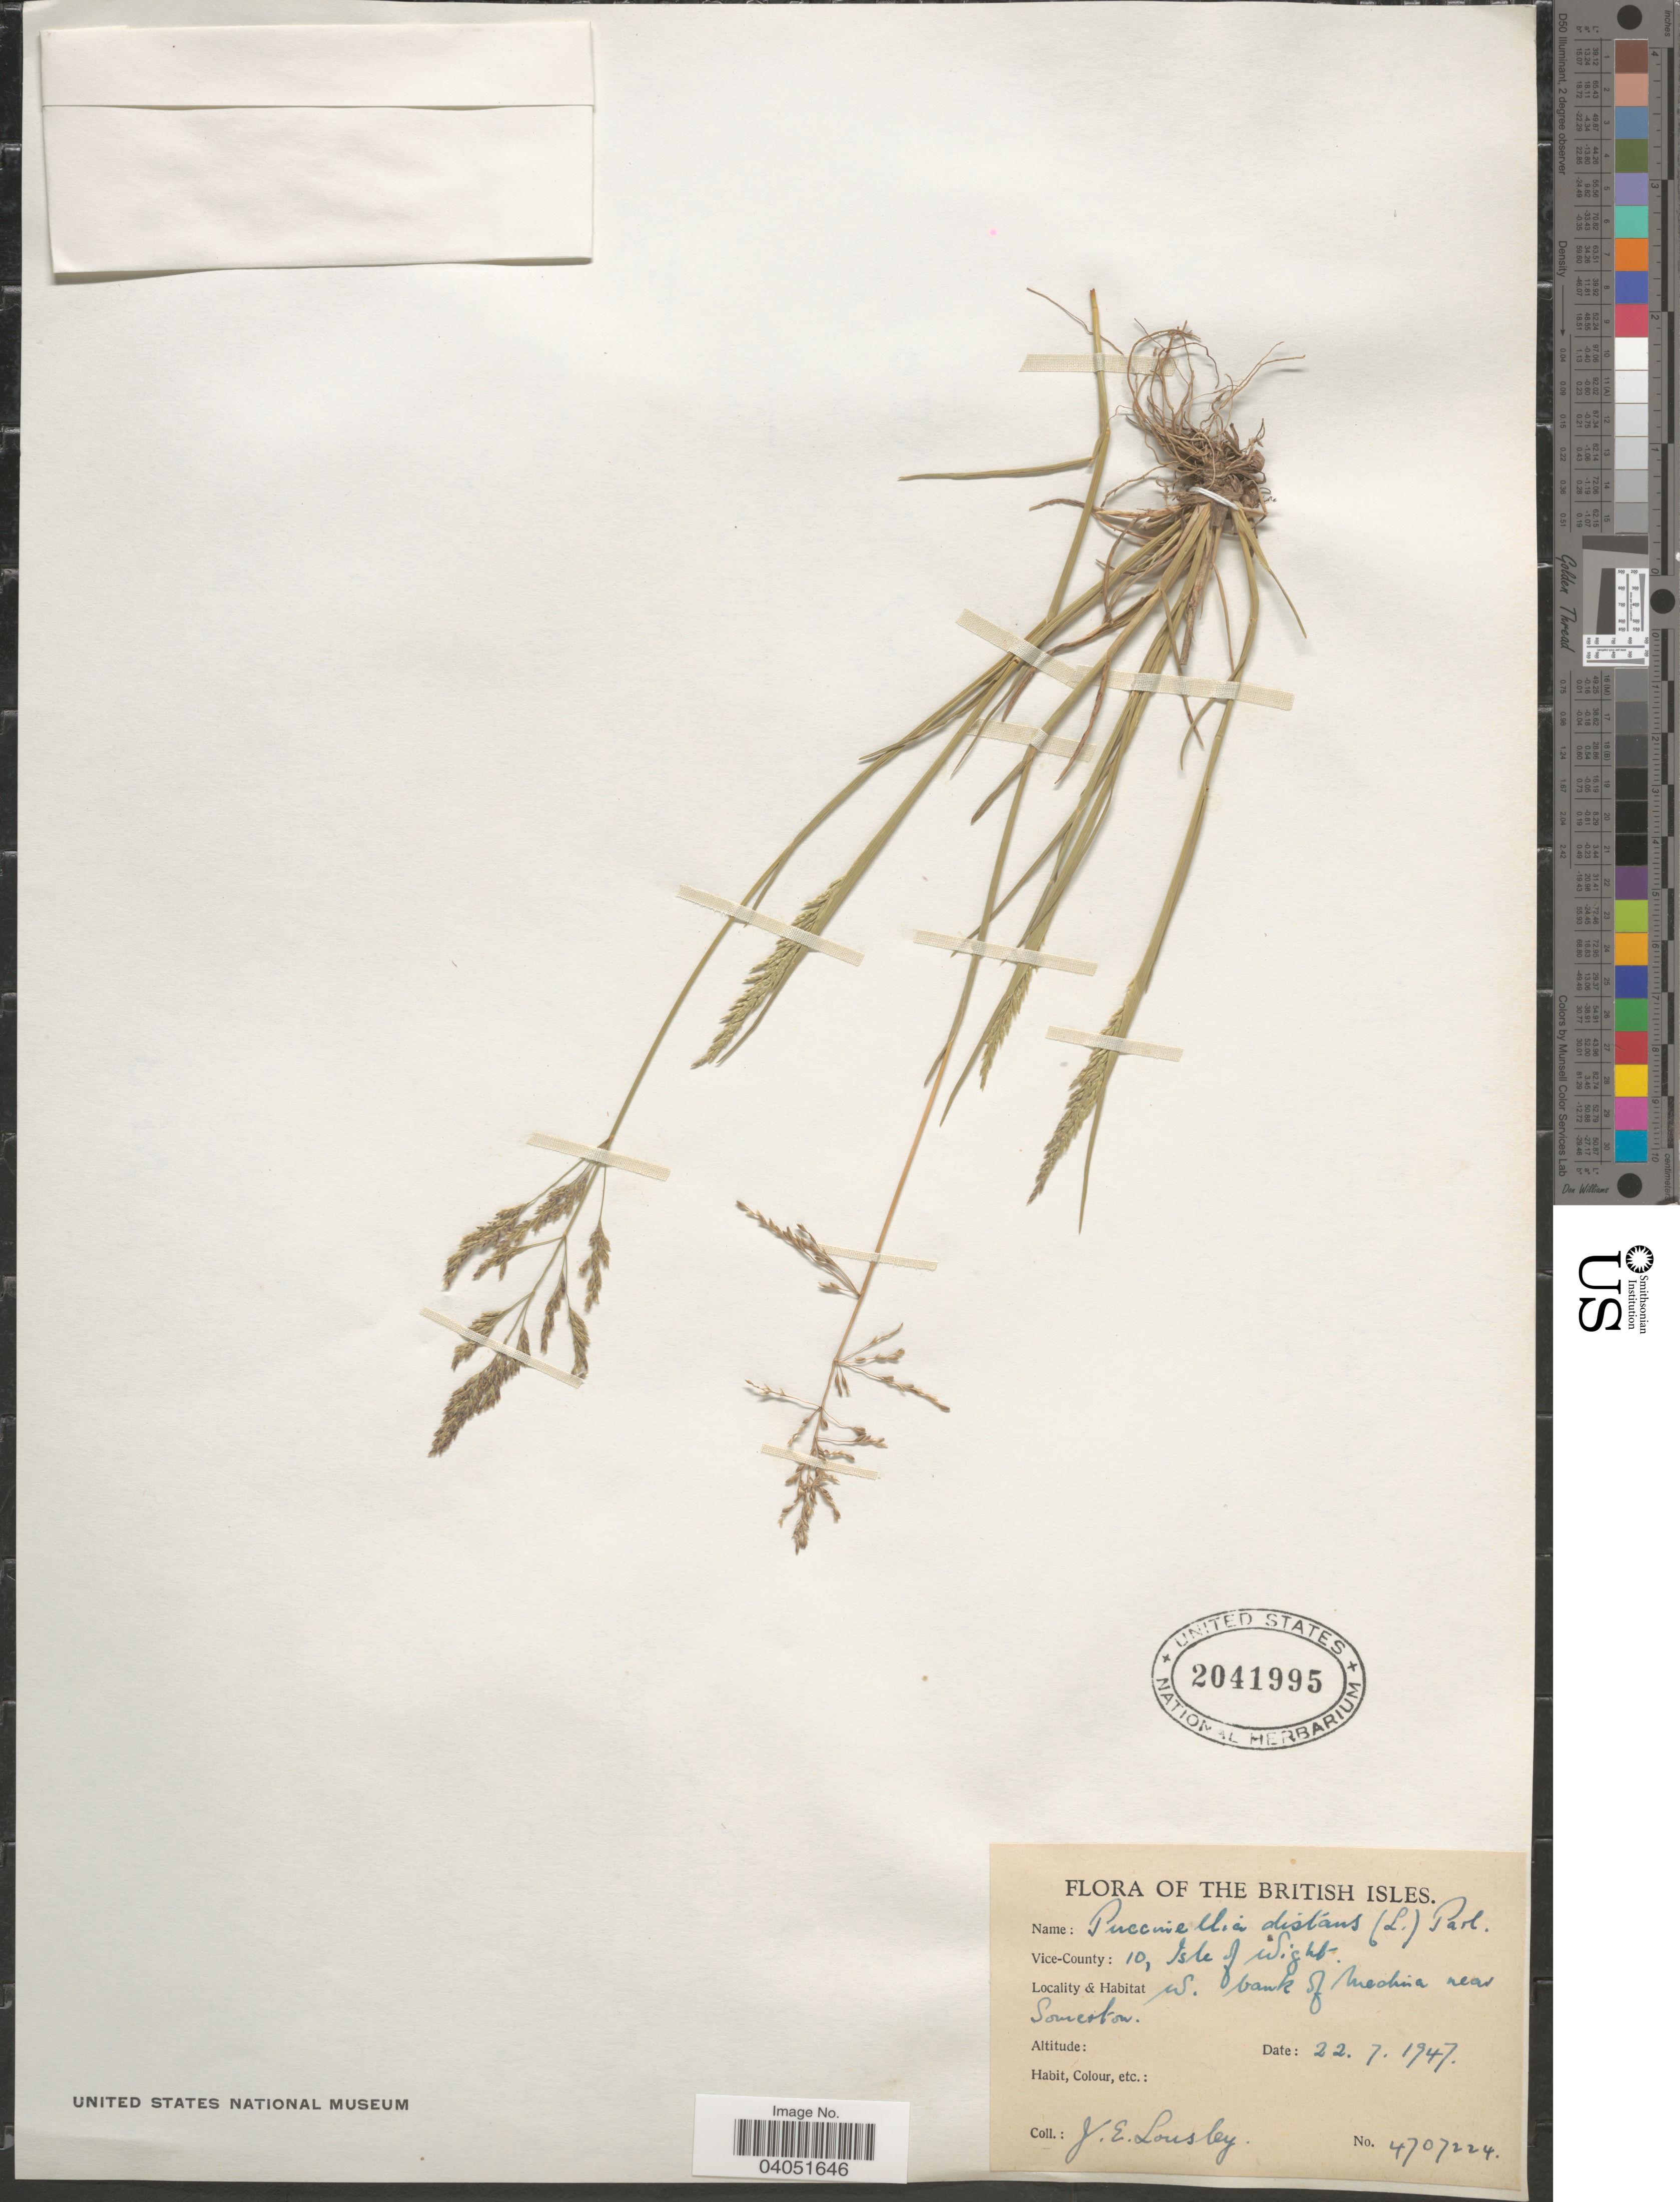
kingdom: Plantae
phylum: Tracheophyta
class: Liliopsida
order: Poales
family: Poaceae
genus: Puccinellia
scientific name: Puccinellia distans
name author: (Jacq.) Parl.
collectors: J. Lousley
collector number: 4707224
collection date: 1947-07-22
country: United Kingdom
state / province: England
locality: British Isles. Vice-County: 10, Isle of Wight. W. bank of Medina near Somerton.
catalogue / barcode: US 2041995